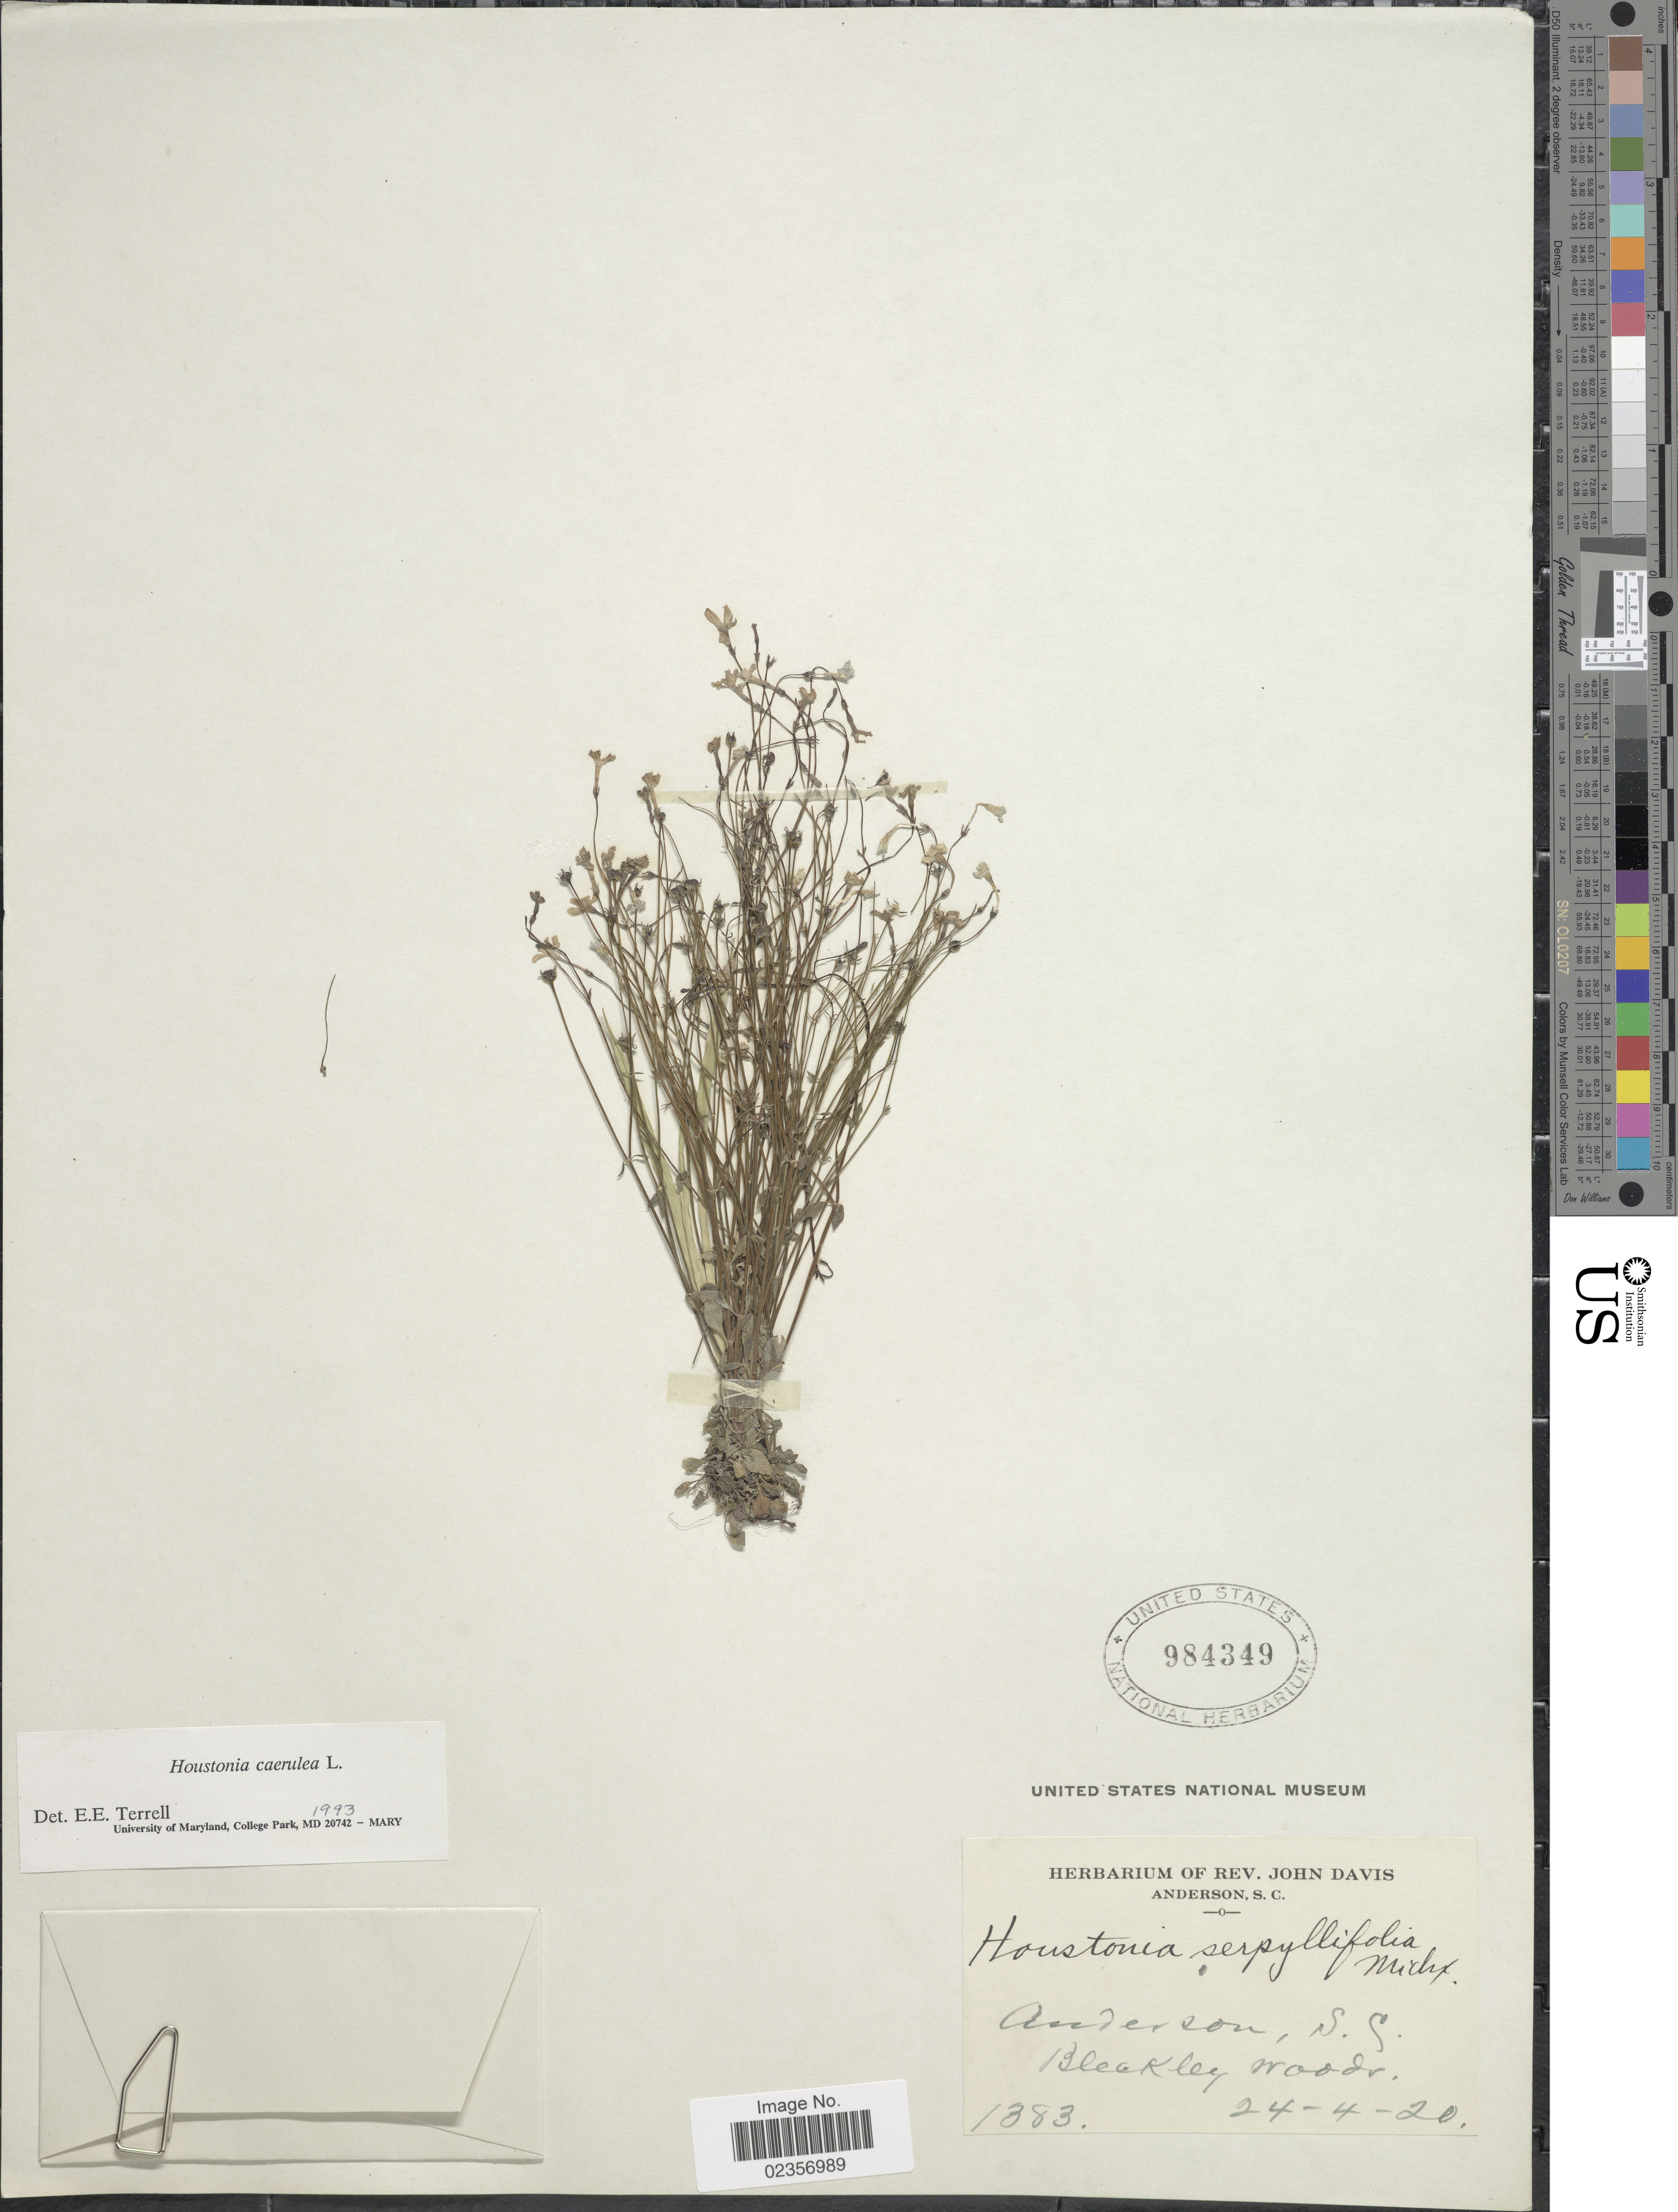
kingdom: Plantae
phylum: Tracheophyta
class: Magnoliopsida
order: Gentianales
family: Rubiaceae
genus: Houstonia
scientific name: Houstonia caerulea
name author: L.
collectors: ex herb. Rev. John Davis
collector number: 1383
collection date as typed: Transcribed d/m/y: 24/4/20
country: United States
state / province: South Carolina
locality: Anderson, Bleakley woods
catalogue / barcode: US 984349